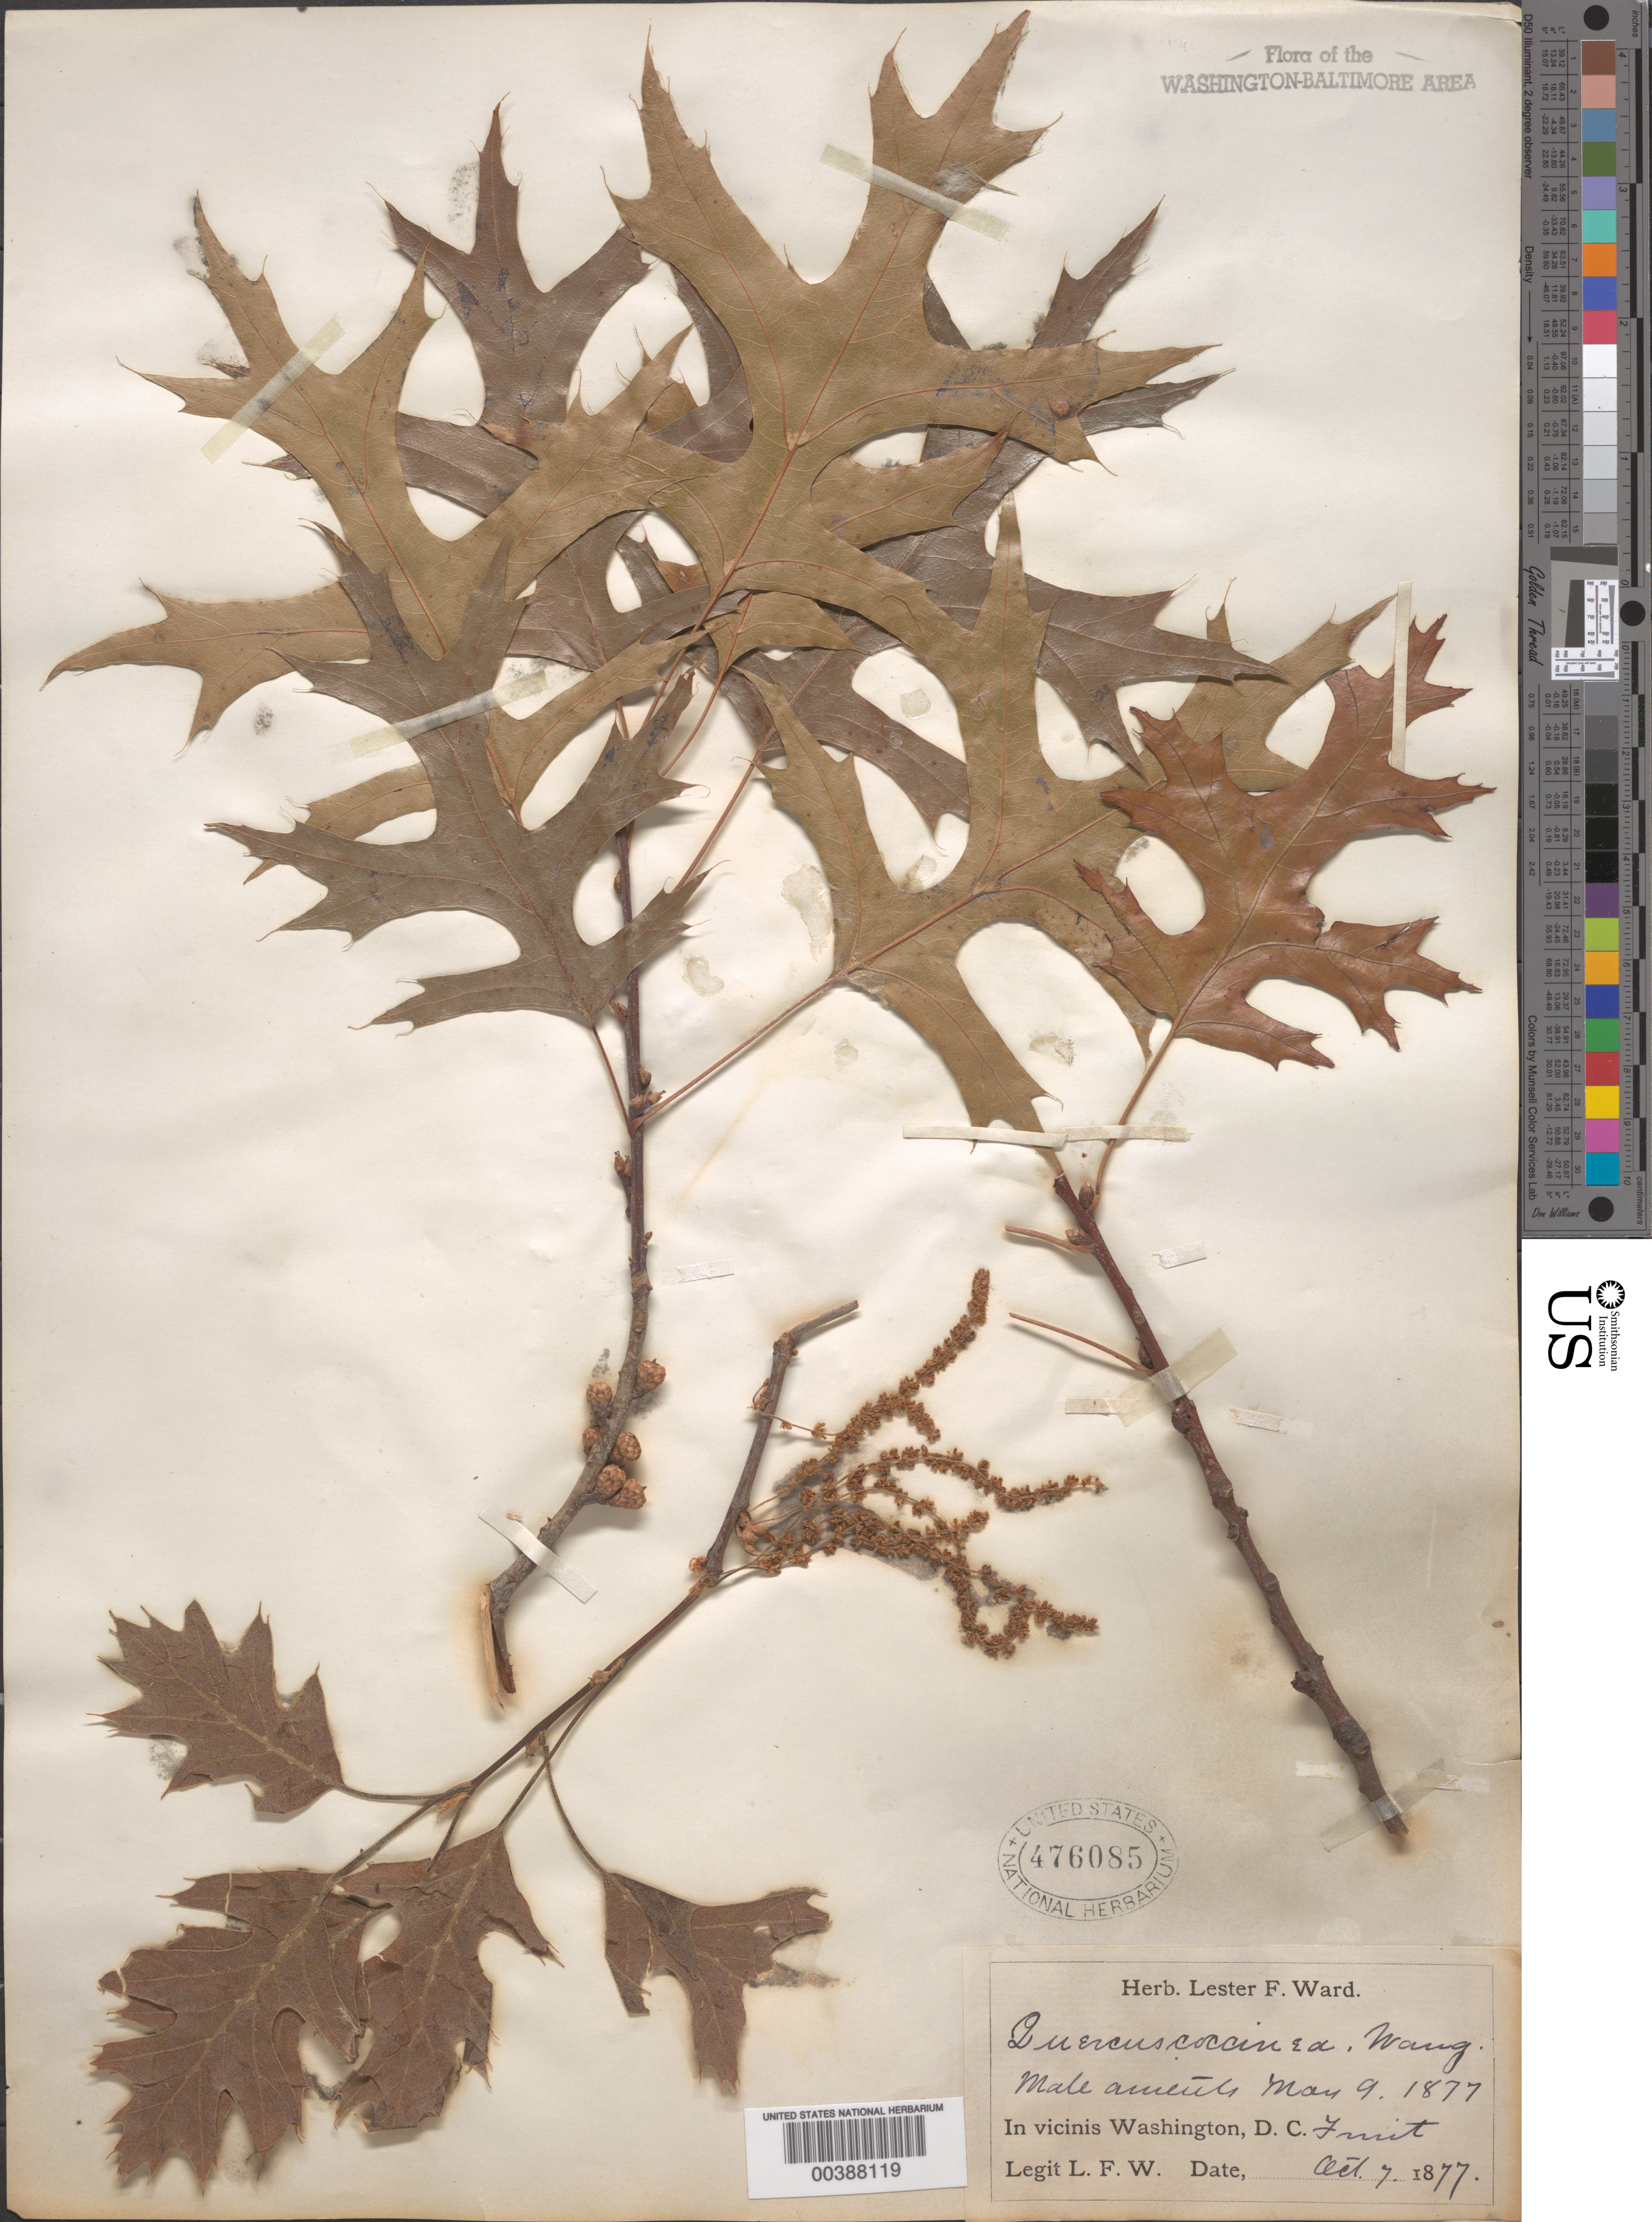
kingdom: Plantae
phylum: Tracheophyta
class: Magnoliopsida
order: Fagales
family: Fagaceae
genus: Quercus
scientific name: Quercus coccinea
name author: Münchh.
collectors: L. F. Ward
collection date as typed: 09 May 1877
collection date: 1877-05-09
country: United States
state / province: District of Columbia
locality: Washington DC area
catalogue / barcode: US 476085